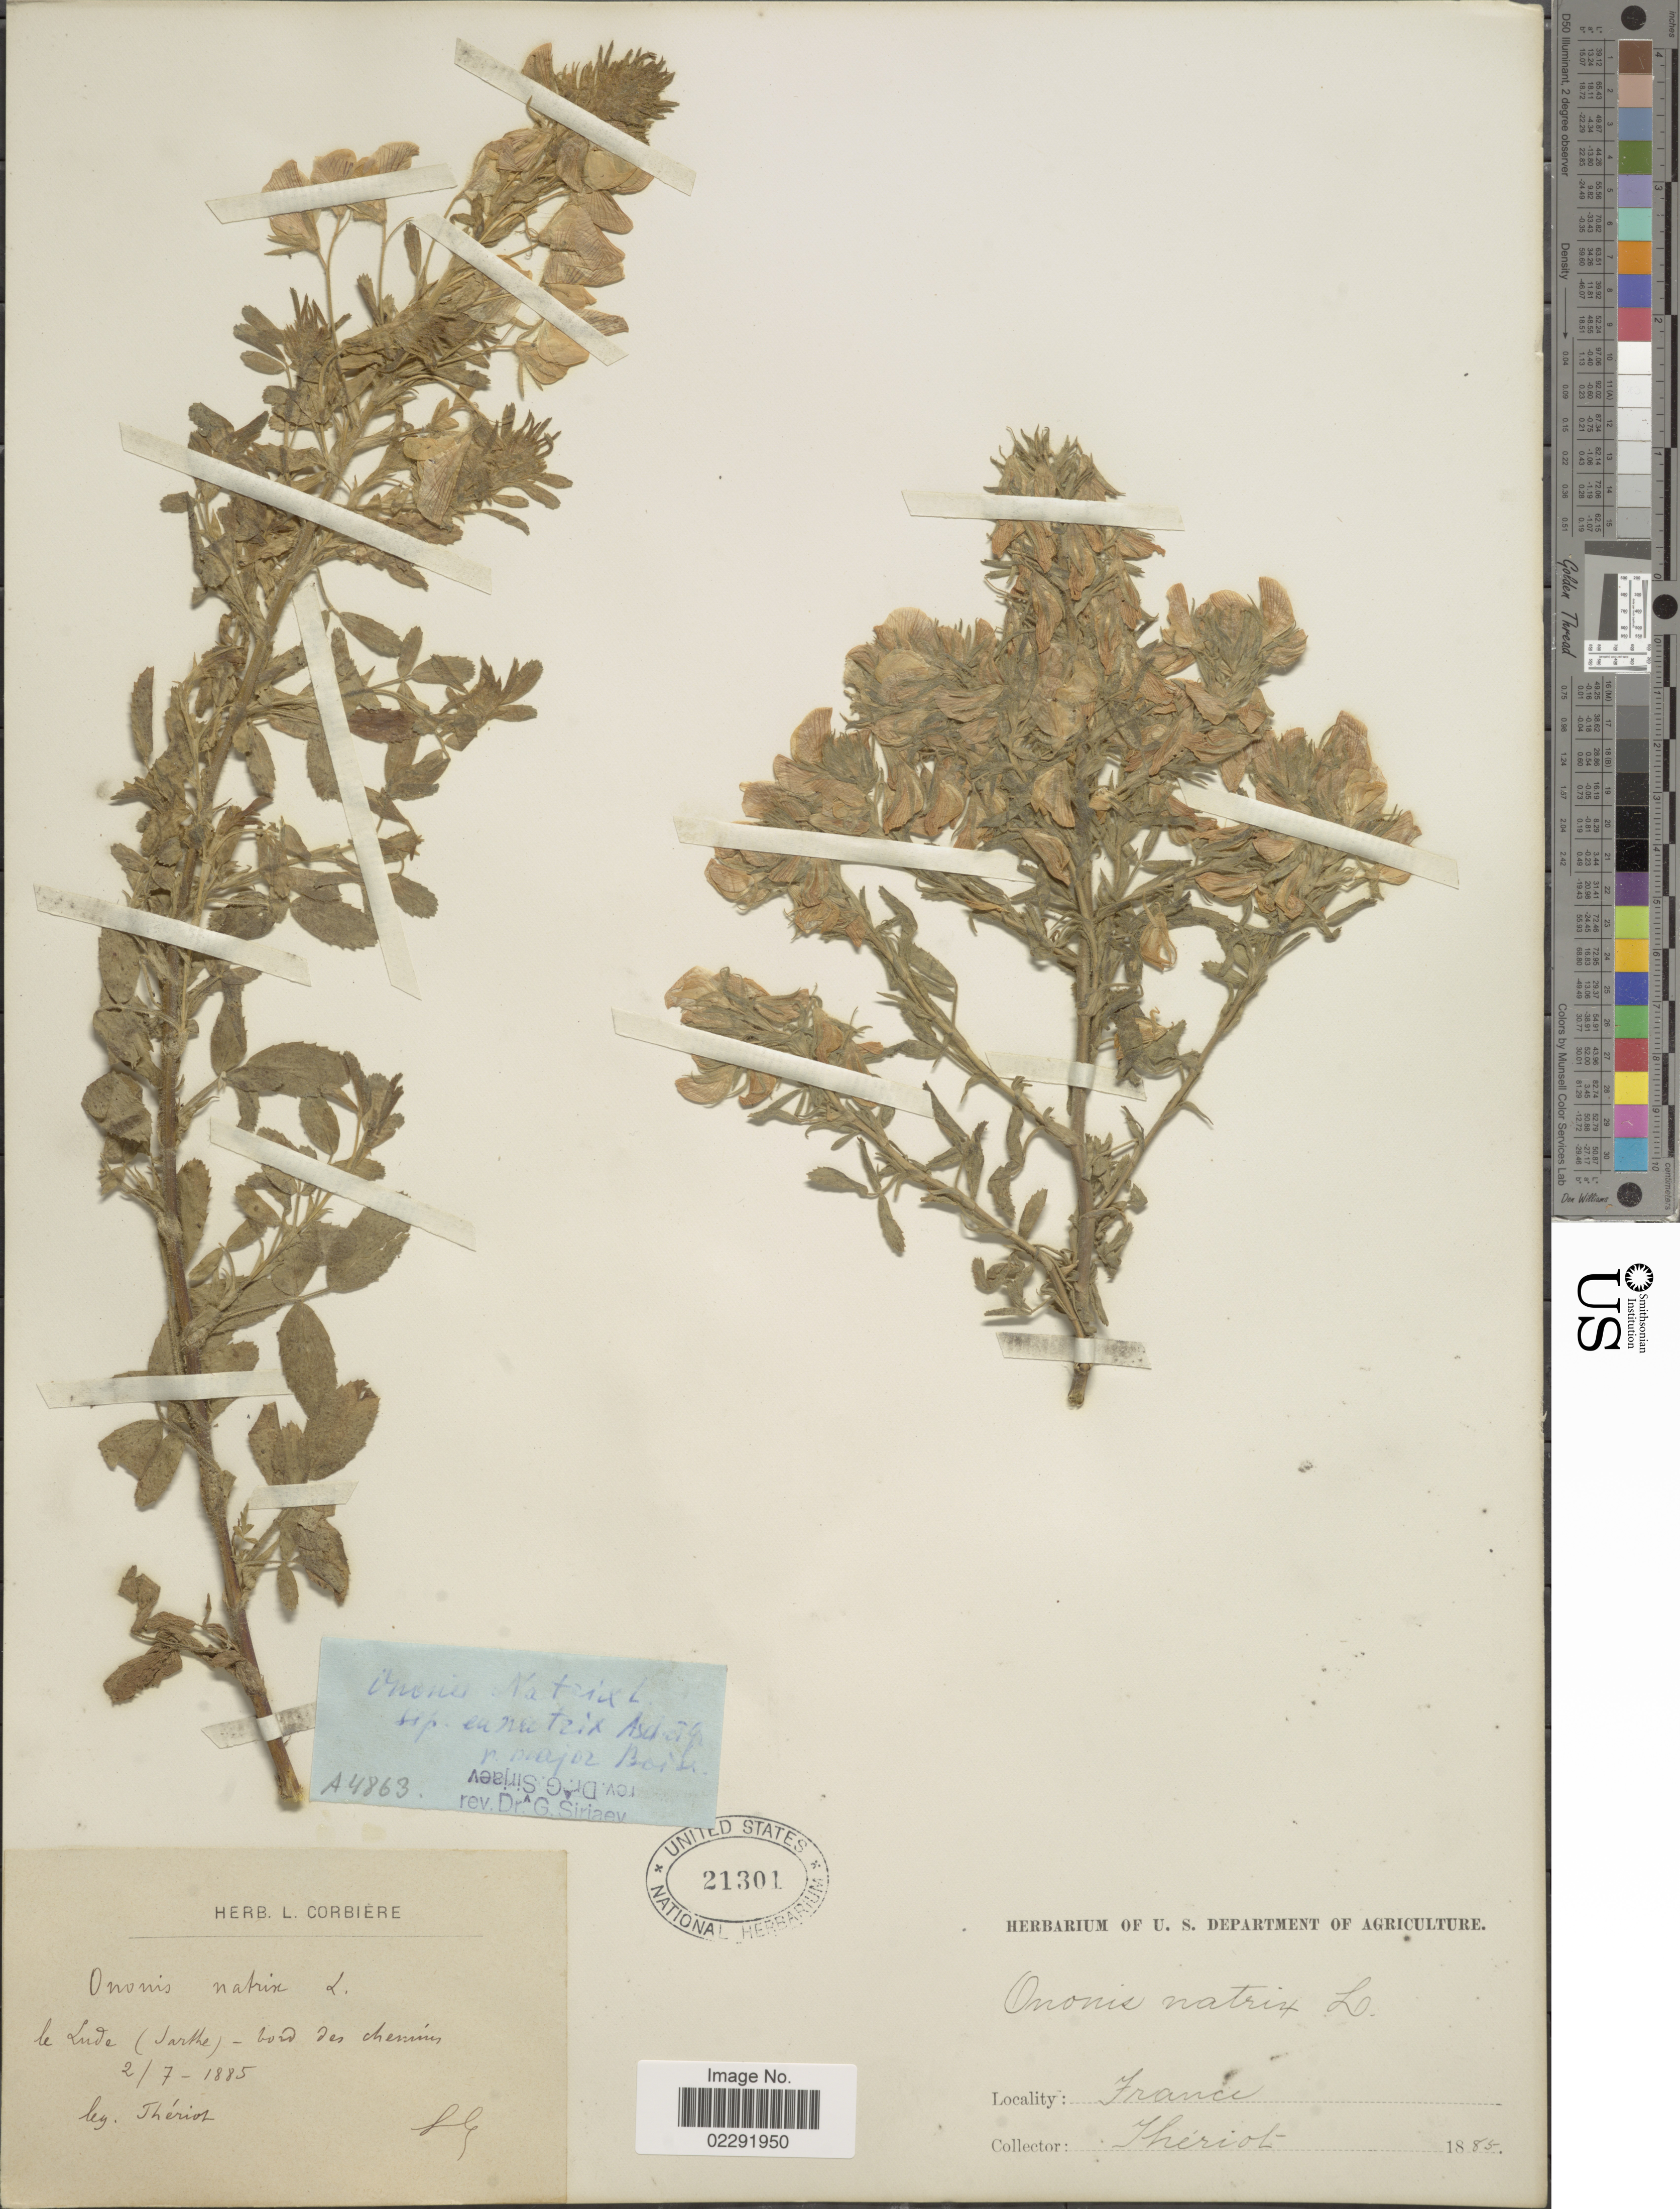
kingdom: Plantae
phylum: Tracheophyta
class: Magnoliopsida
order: Fabales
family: Fabaceae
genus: Ononis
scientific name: Ononis natrix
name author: L.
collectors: Thériot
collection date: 1885-07-02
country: France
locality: Le Lude (Sarthe)-bord des chemin. [interpreted]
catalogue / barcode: US 21301